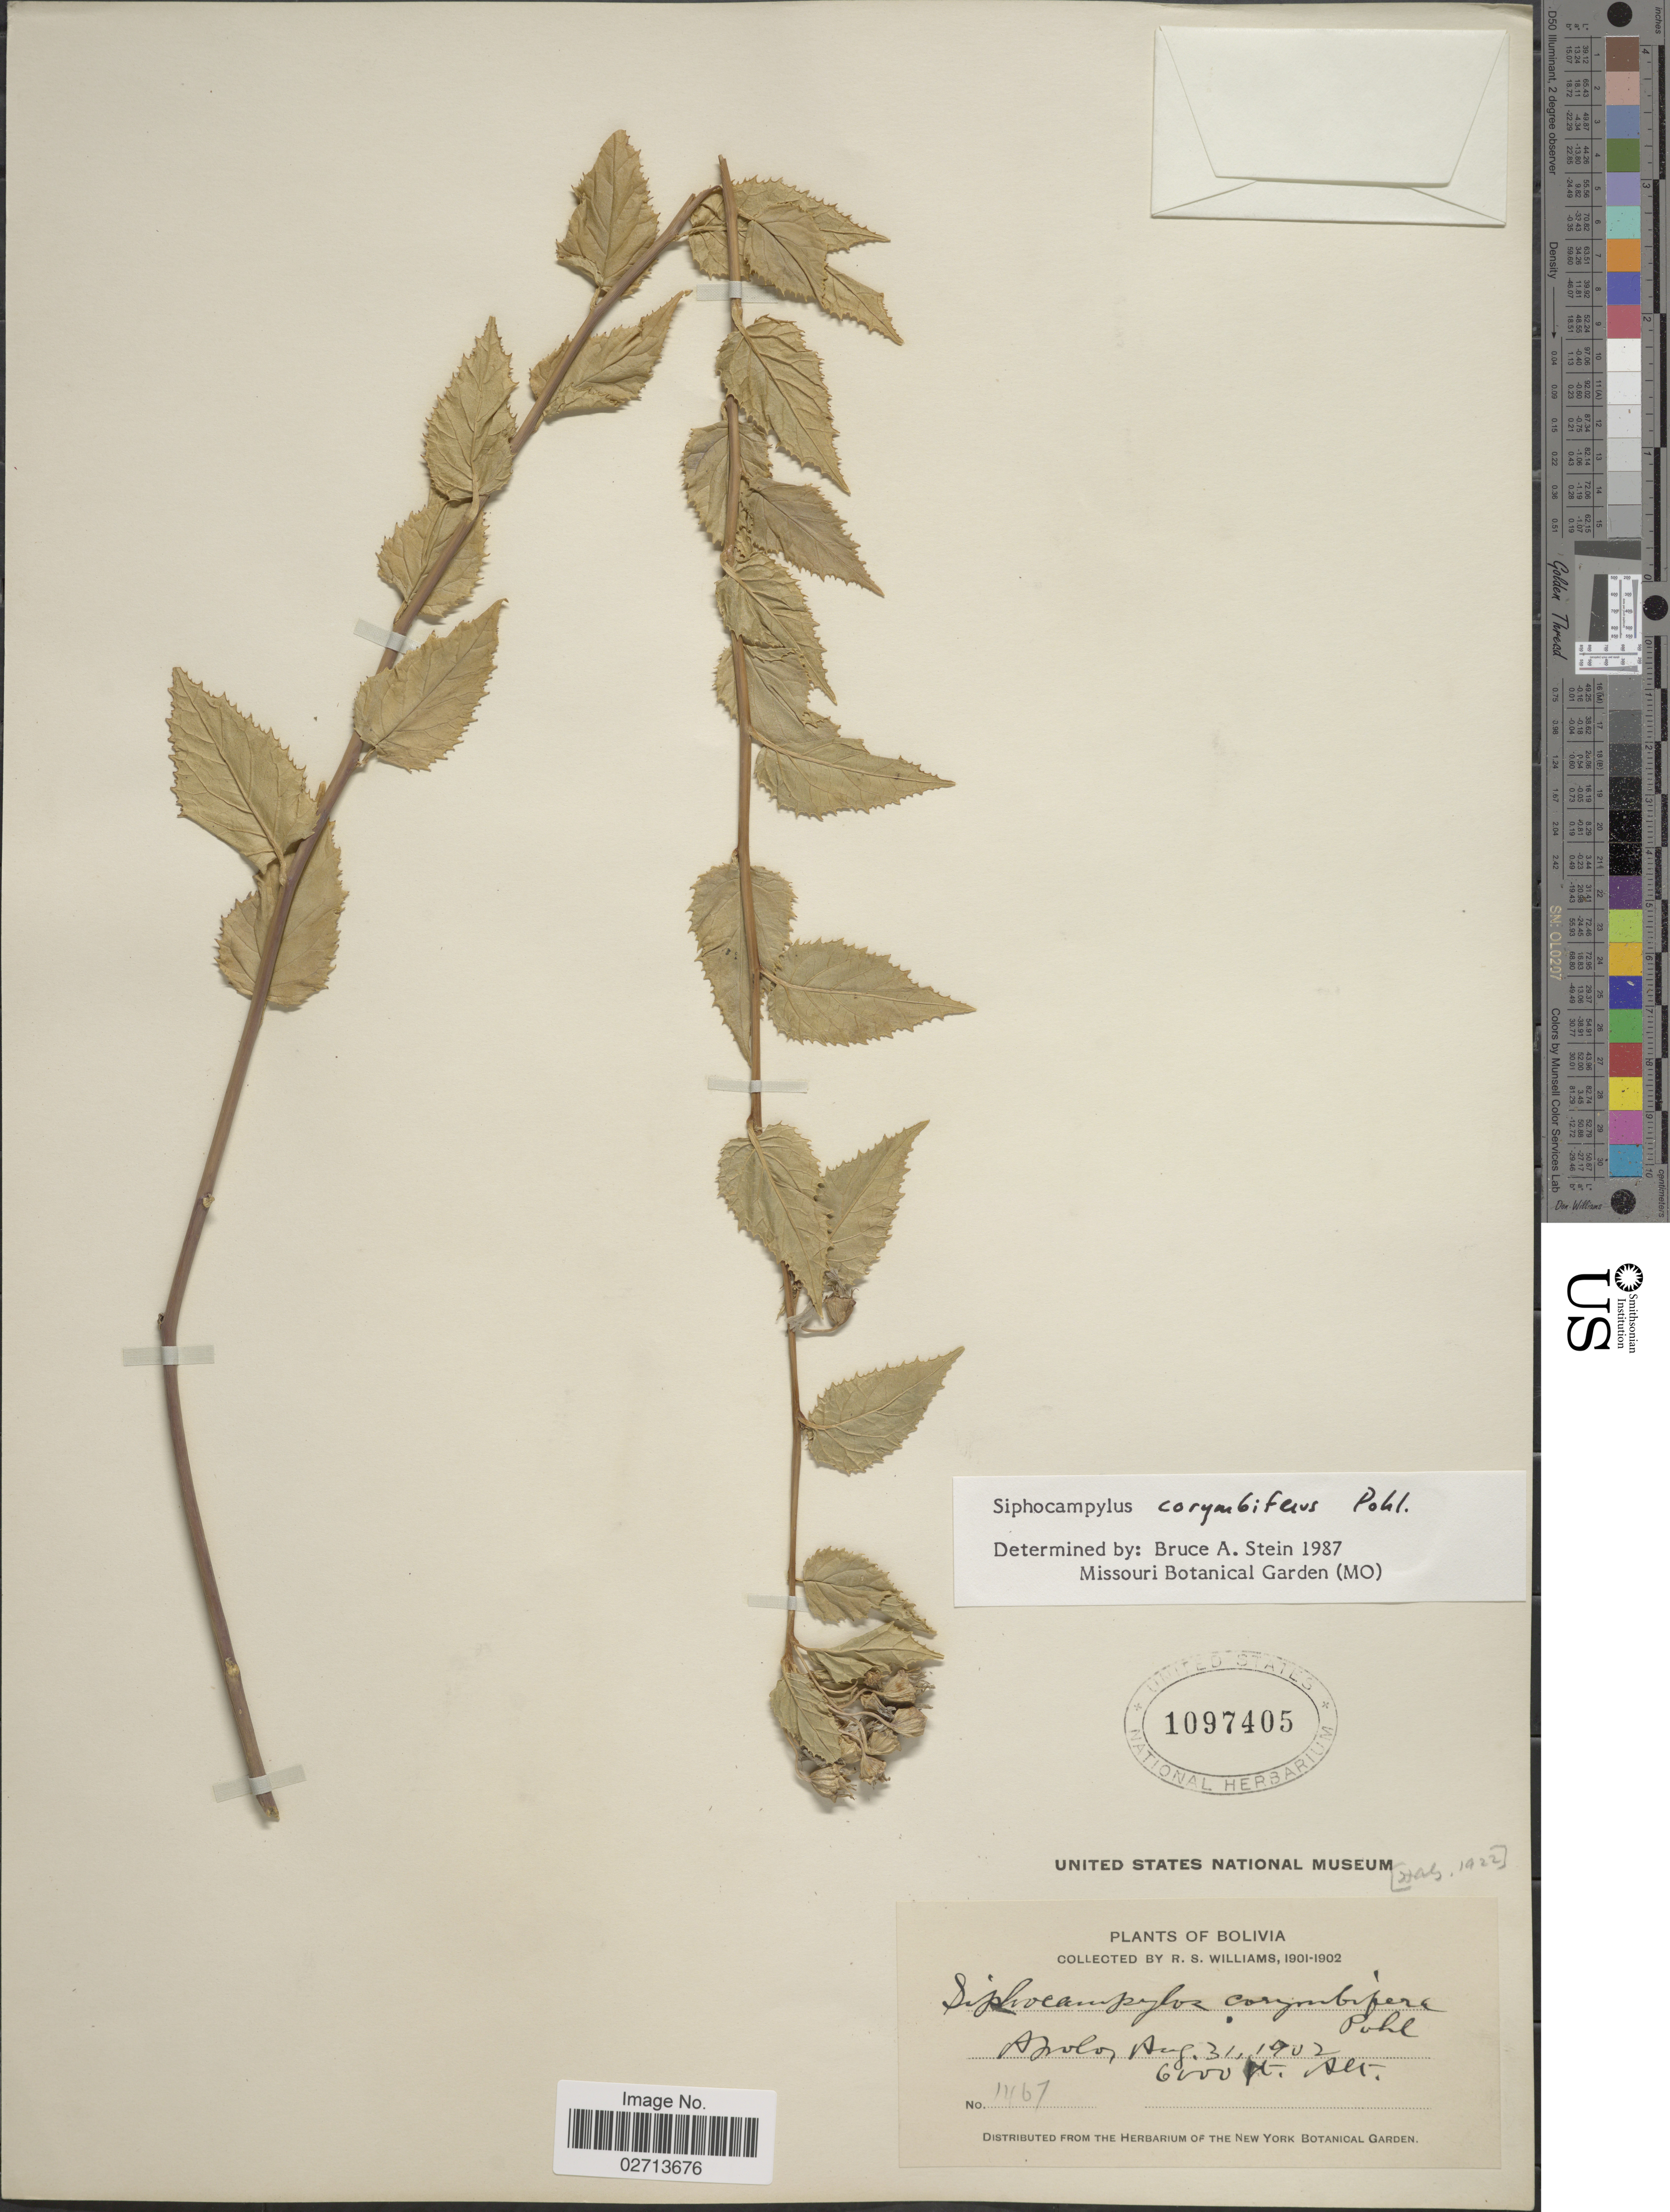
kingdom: Plantae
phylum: Tracheophyta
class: Magnoliopsida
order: Asterales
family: Campanulaceae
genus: Siphocampylus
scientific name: Siphocampylus corymbiferus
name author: Pohl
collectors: R. S. Williams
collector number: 1467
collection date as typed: Aug. 31, 1902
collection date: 1902-08-31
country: Bolivia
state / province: La Paz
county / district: Franz Tamayo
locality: Apolo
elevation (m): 1829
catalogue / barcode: US 1097405